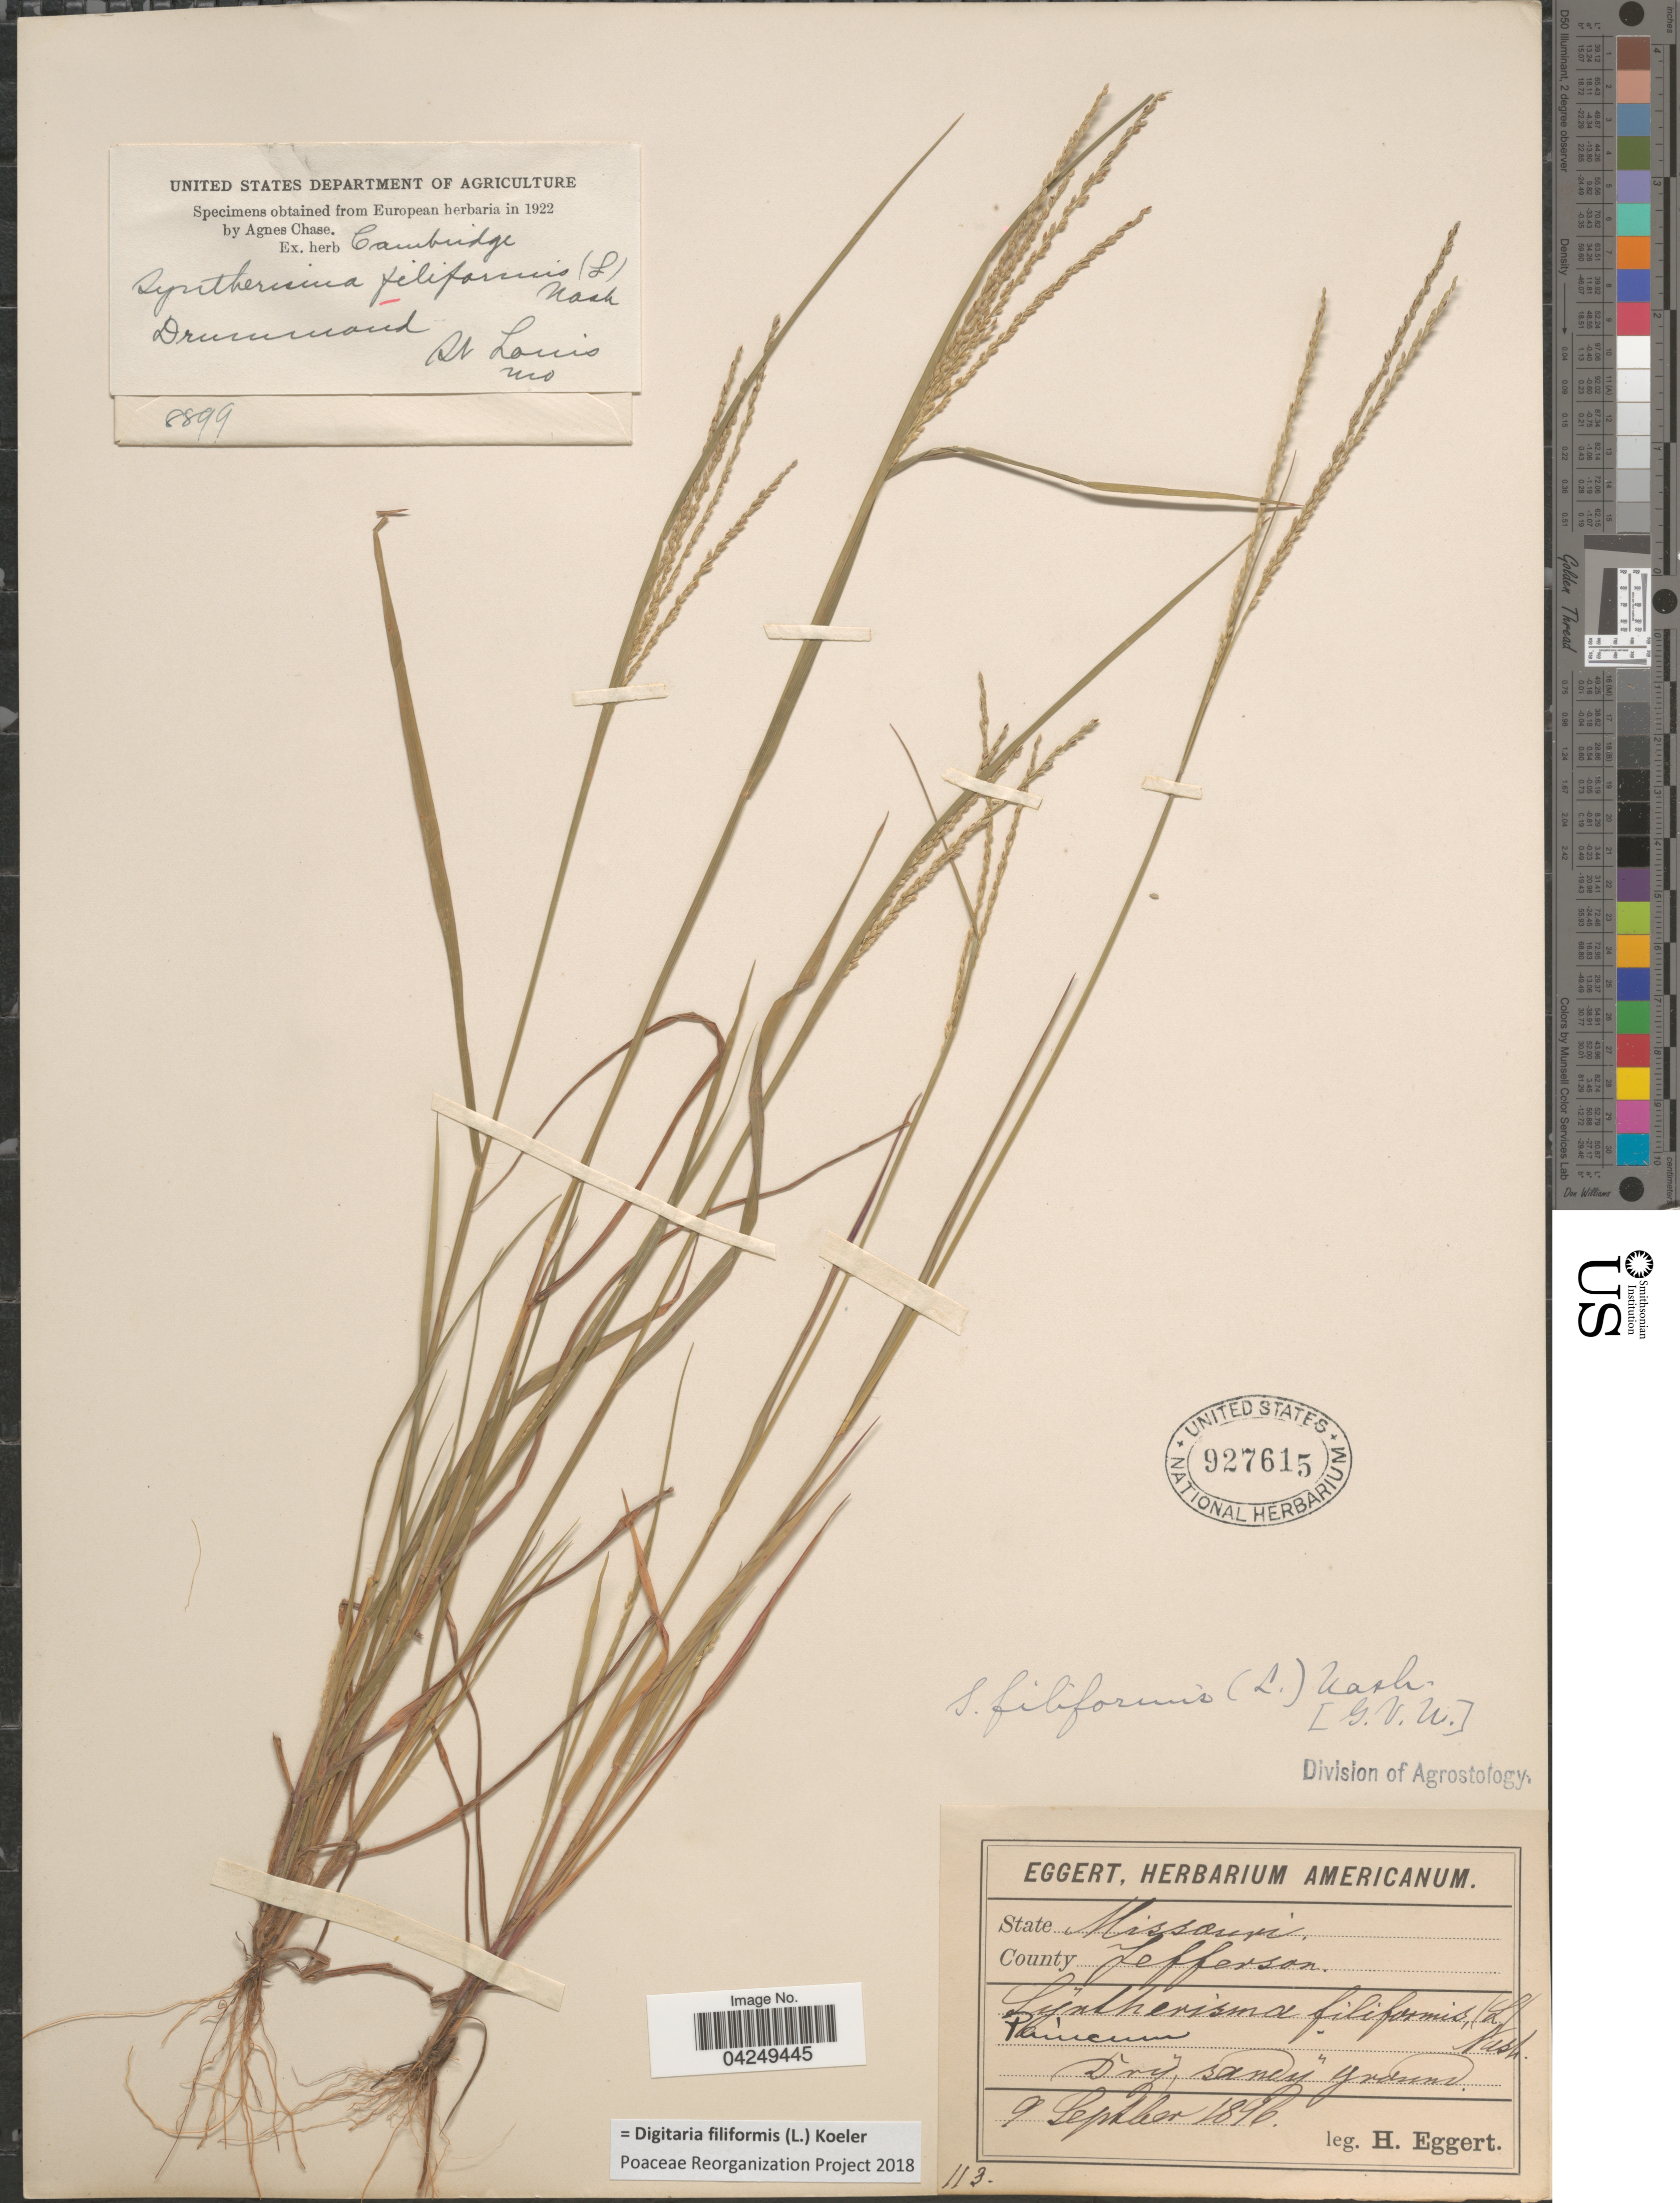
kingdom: Plantae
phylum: Tracheophyta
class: Liliopsida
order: Poales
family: Poaceae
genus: Digitaria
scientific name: Digitaria filiformis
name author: (L.) Koeler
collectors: H. Eggert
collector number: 113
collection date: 1896-09-09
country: United States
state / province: Missouri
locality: County Jefferson. Dry sandy ground.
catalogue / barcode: US 927615